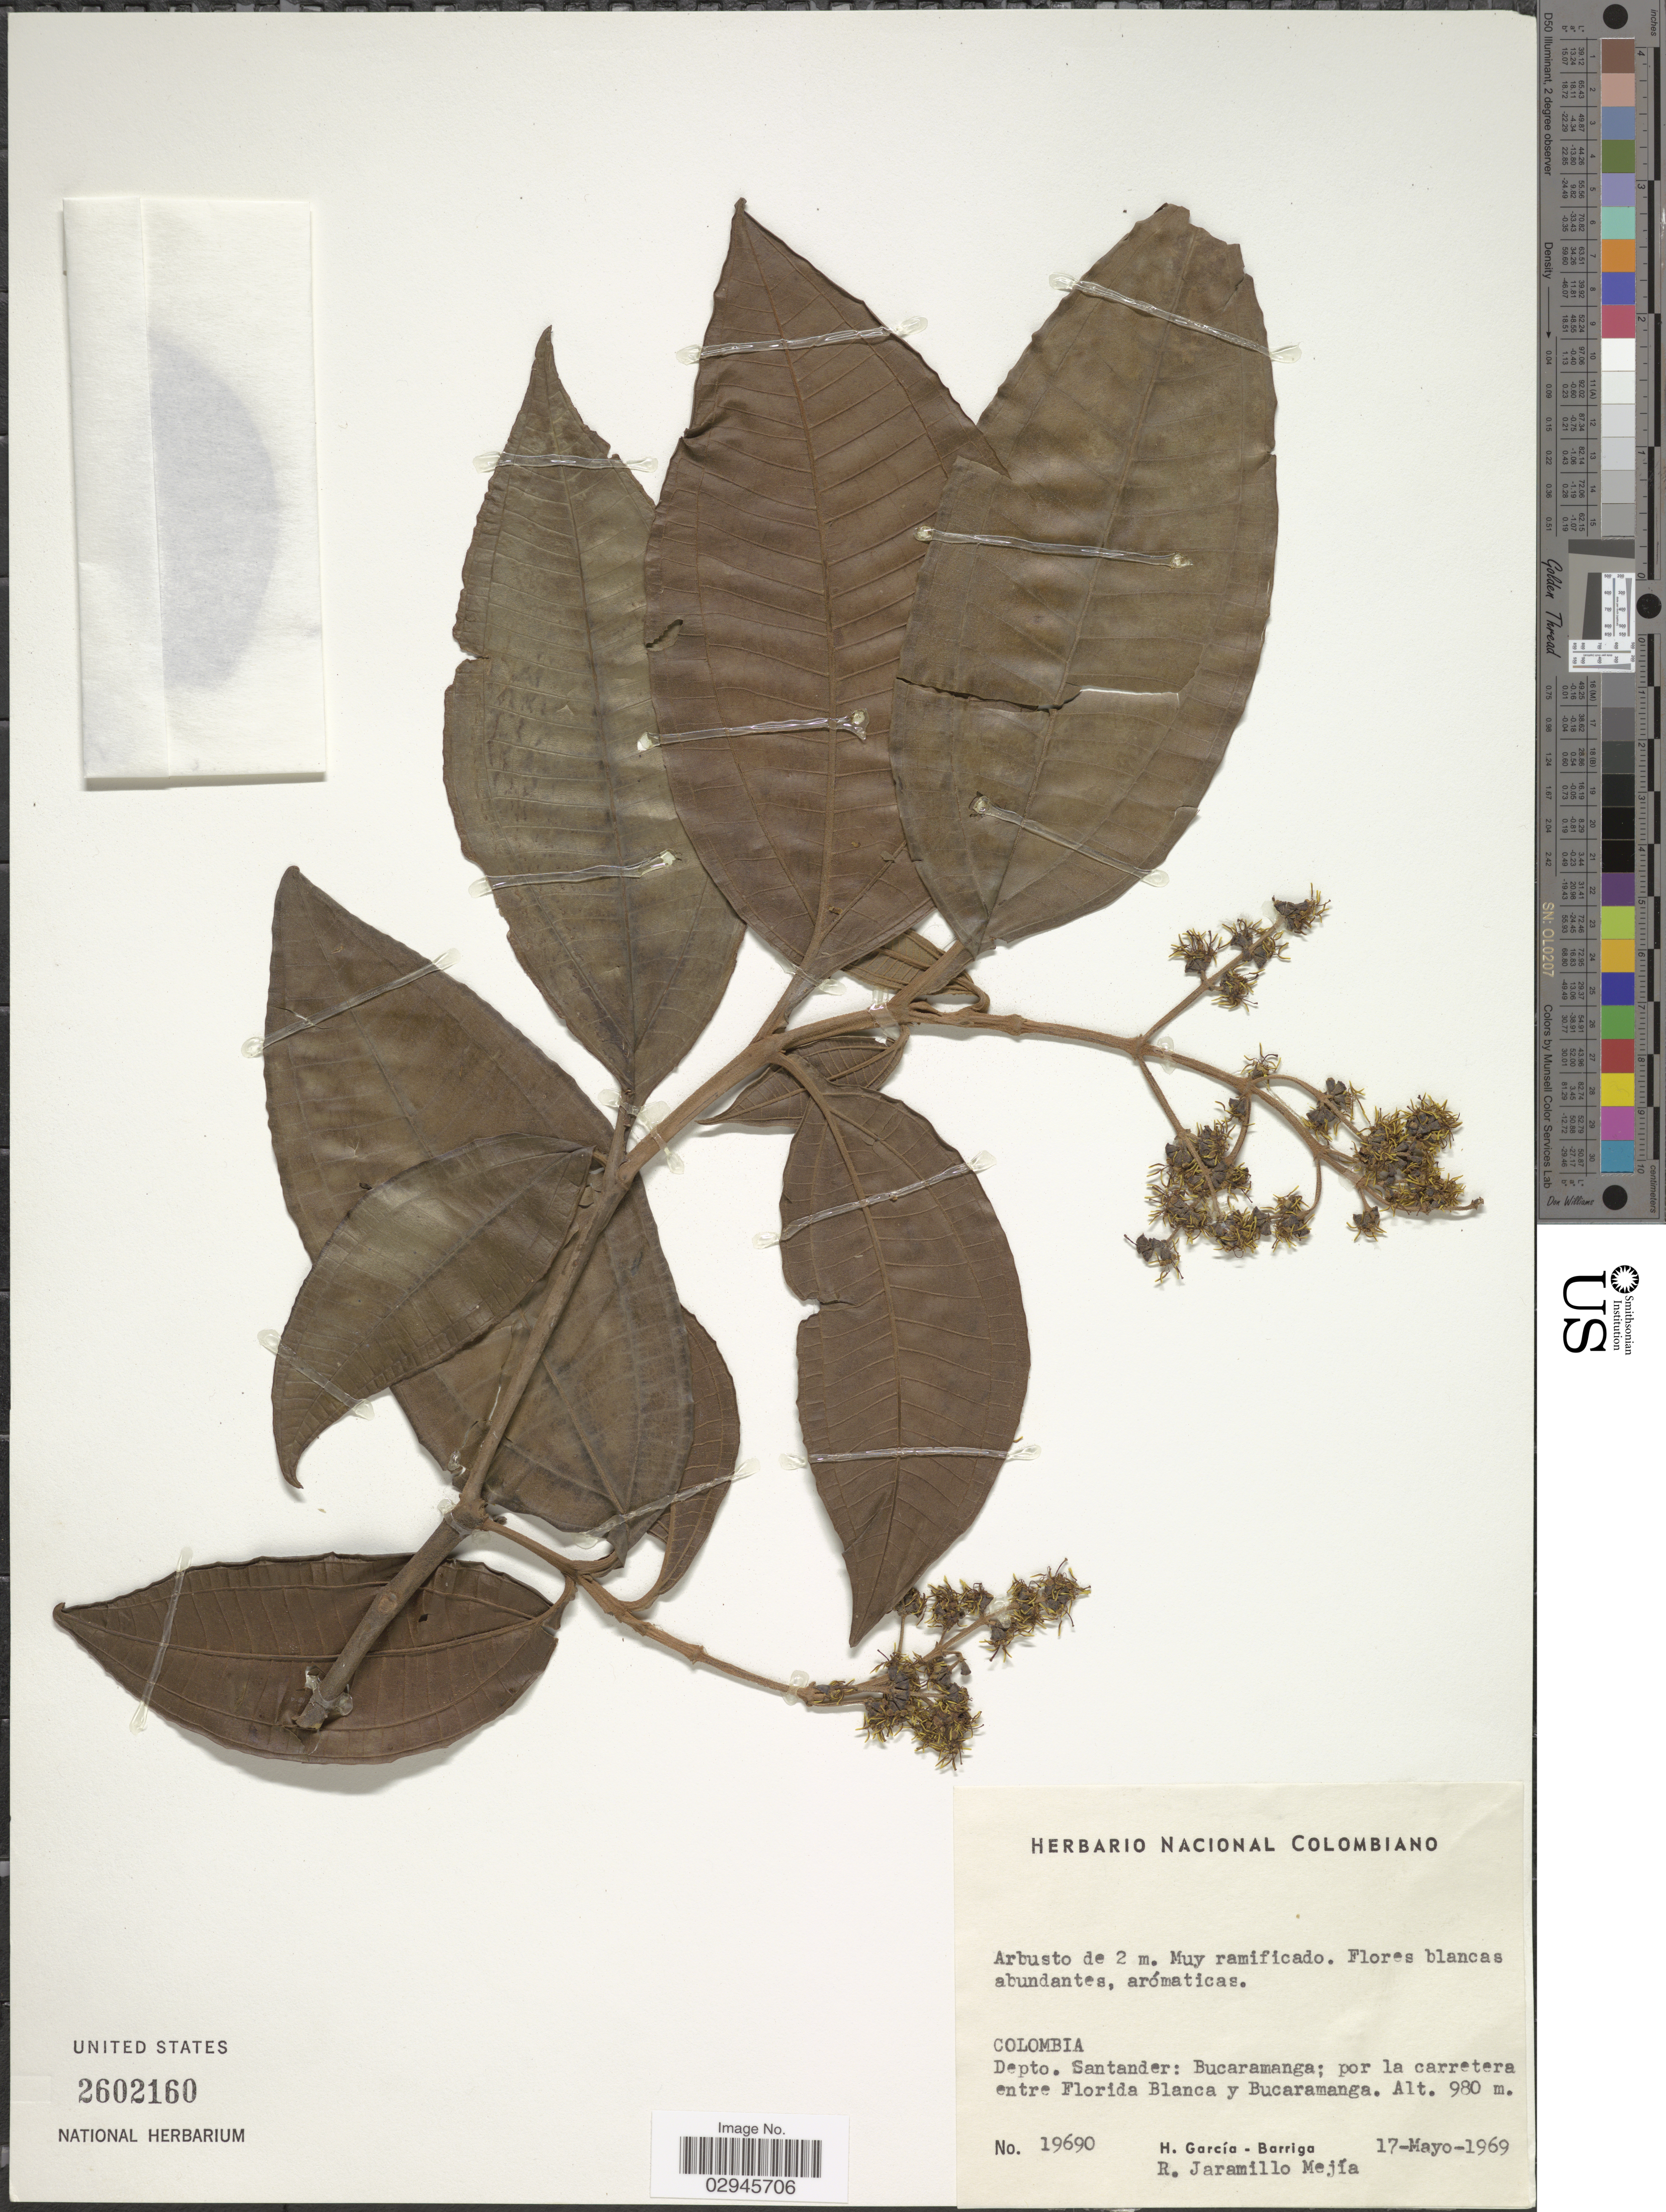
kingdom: Plantae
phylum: Tracheophyta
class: Magnoliopsida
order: Myrtales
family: Melastomataceae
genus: Miconia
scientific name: Miconia sp.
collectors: H. García Barriga & R. Jaramillo M.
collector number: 19690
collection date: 1969-05-17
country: Colombia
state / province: Santander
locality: Depto. Santander: Bucaramanga; por la carretera entre Florida Blanca y Bucaramanga.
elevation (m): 980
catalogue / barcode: US 2602160